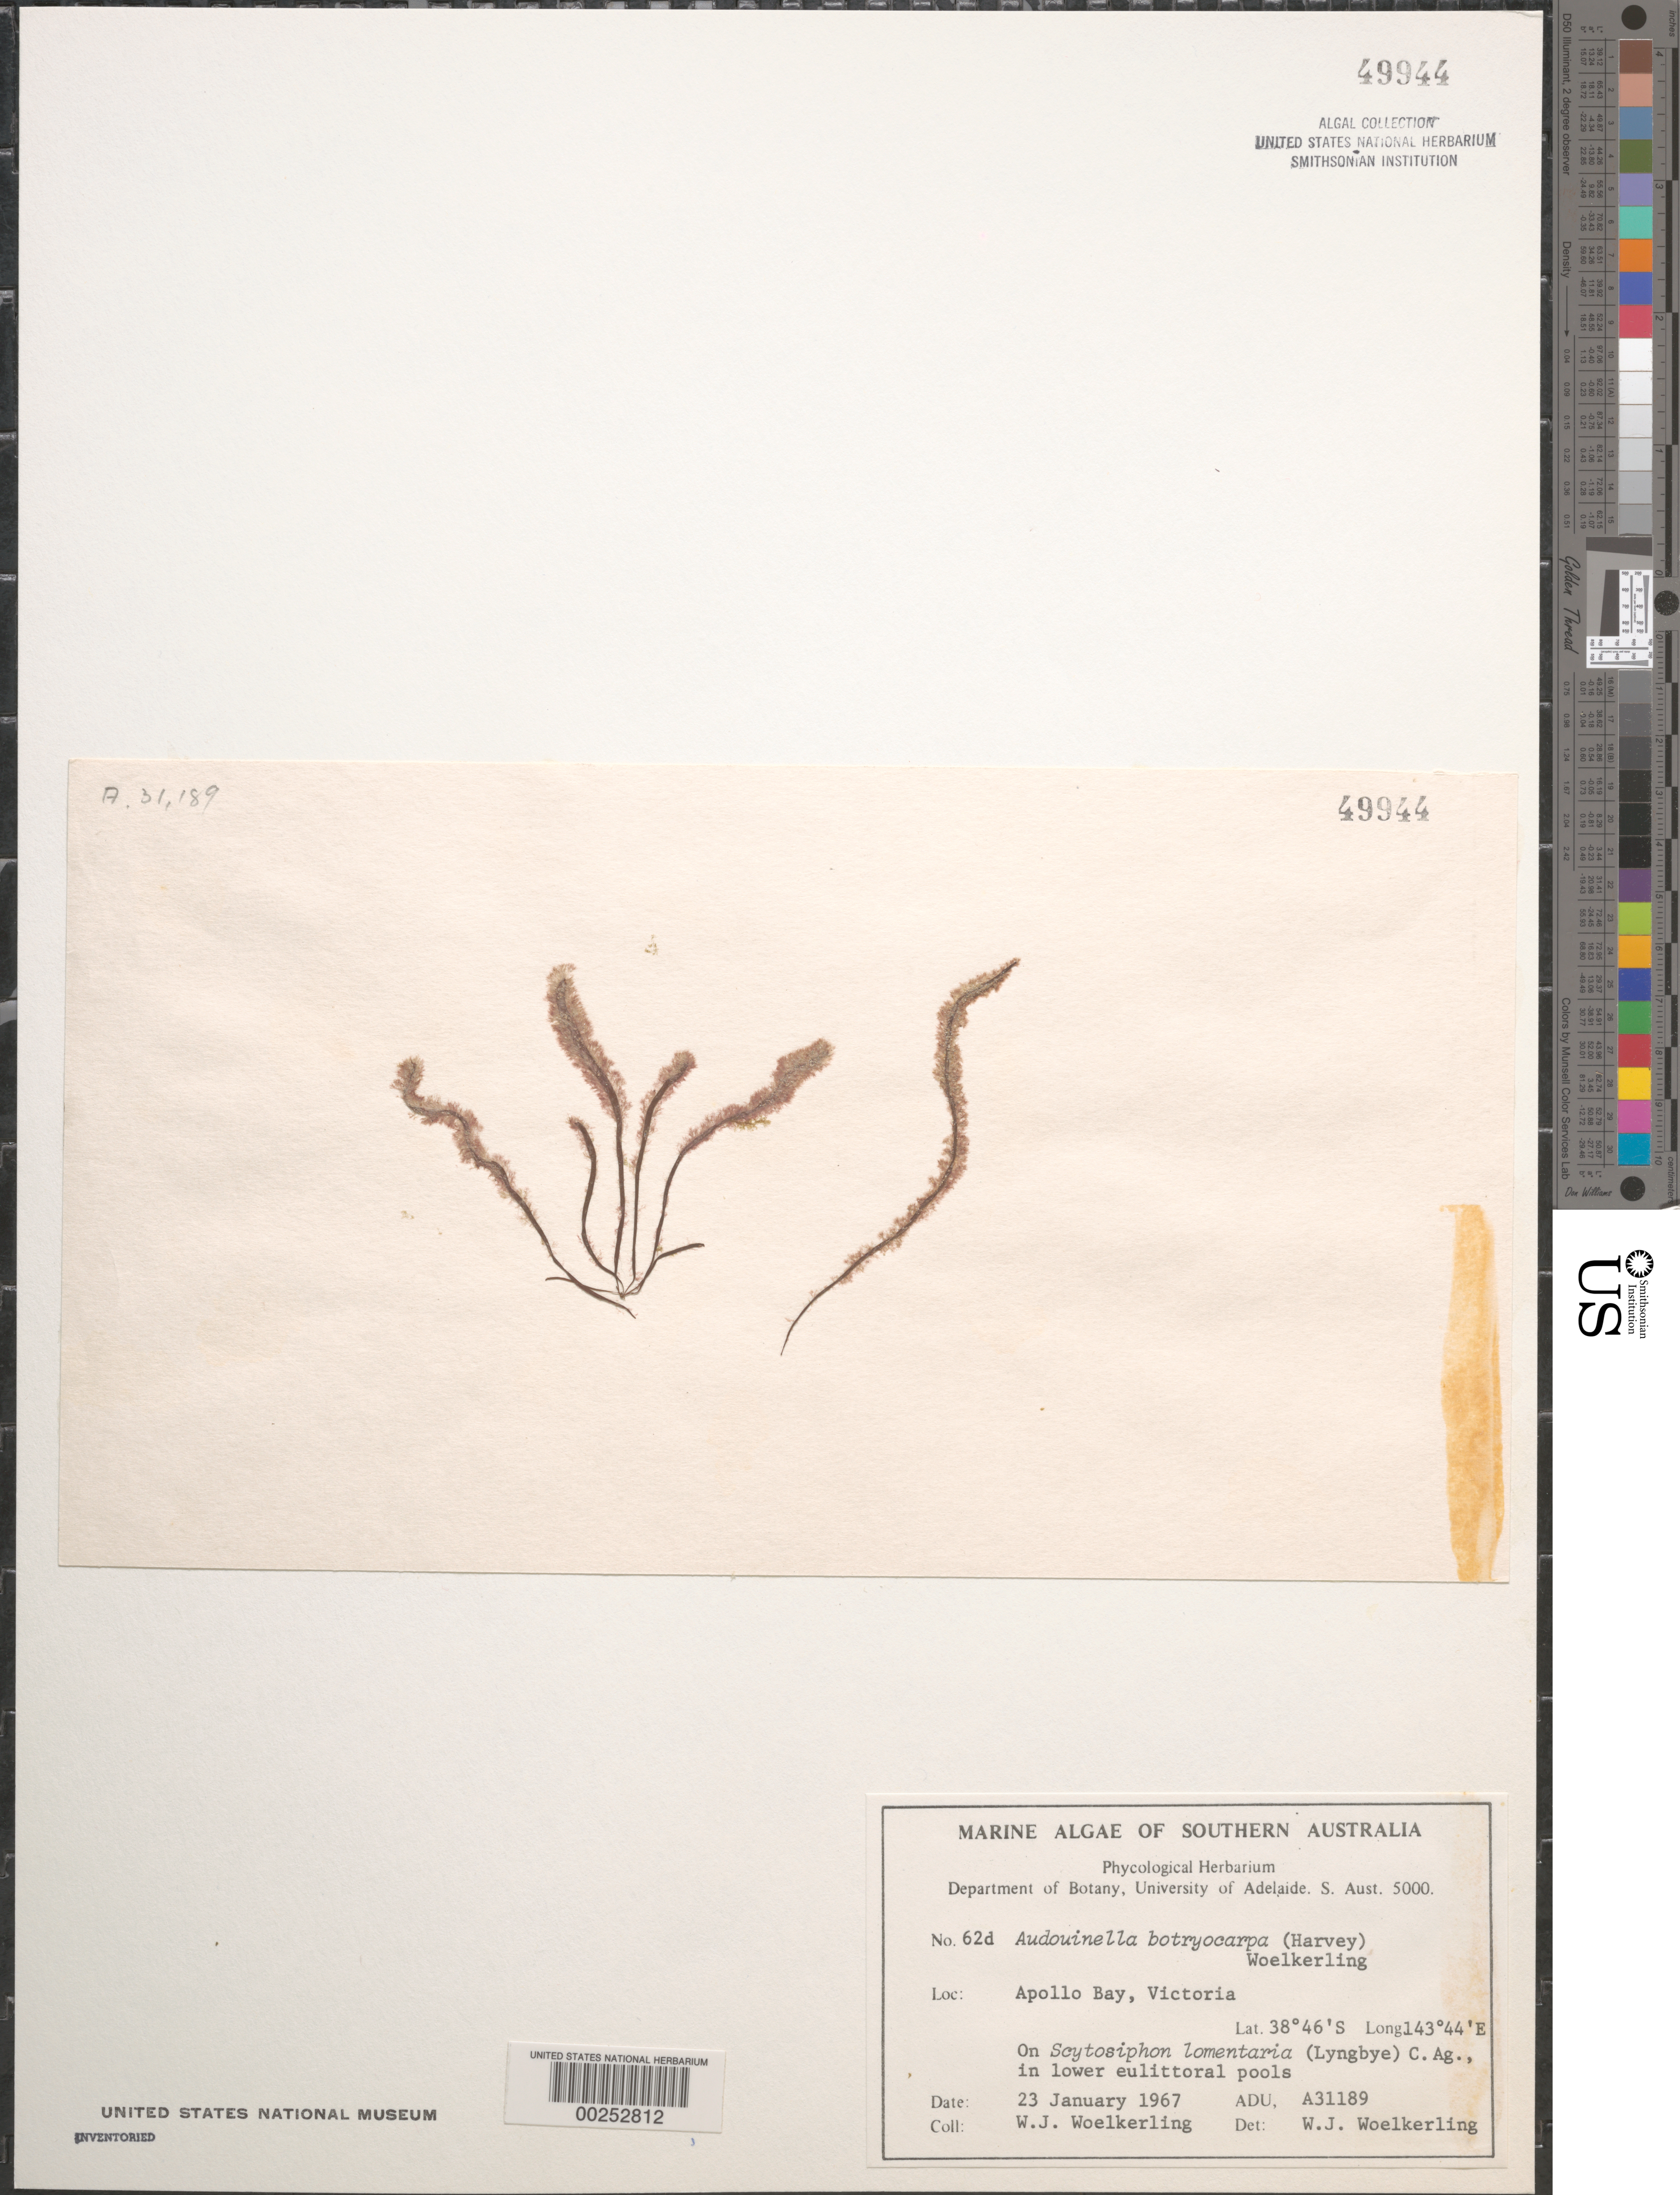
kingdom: Plantae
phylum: Rhodophyta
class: Florideophyceae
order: Colaconematales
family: Colaconemataceae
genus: Colaconema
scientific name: Colaconema caespitosum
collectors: W. Woelkerling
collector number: ADU A31189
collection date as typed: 23 Jan 1967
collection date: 1967-01-23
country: Australia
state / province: Victoria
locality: Apollo bay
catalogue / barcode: US 49944